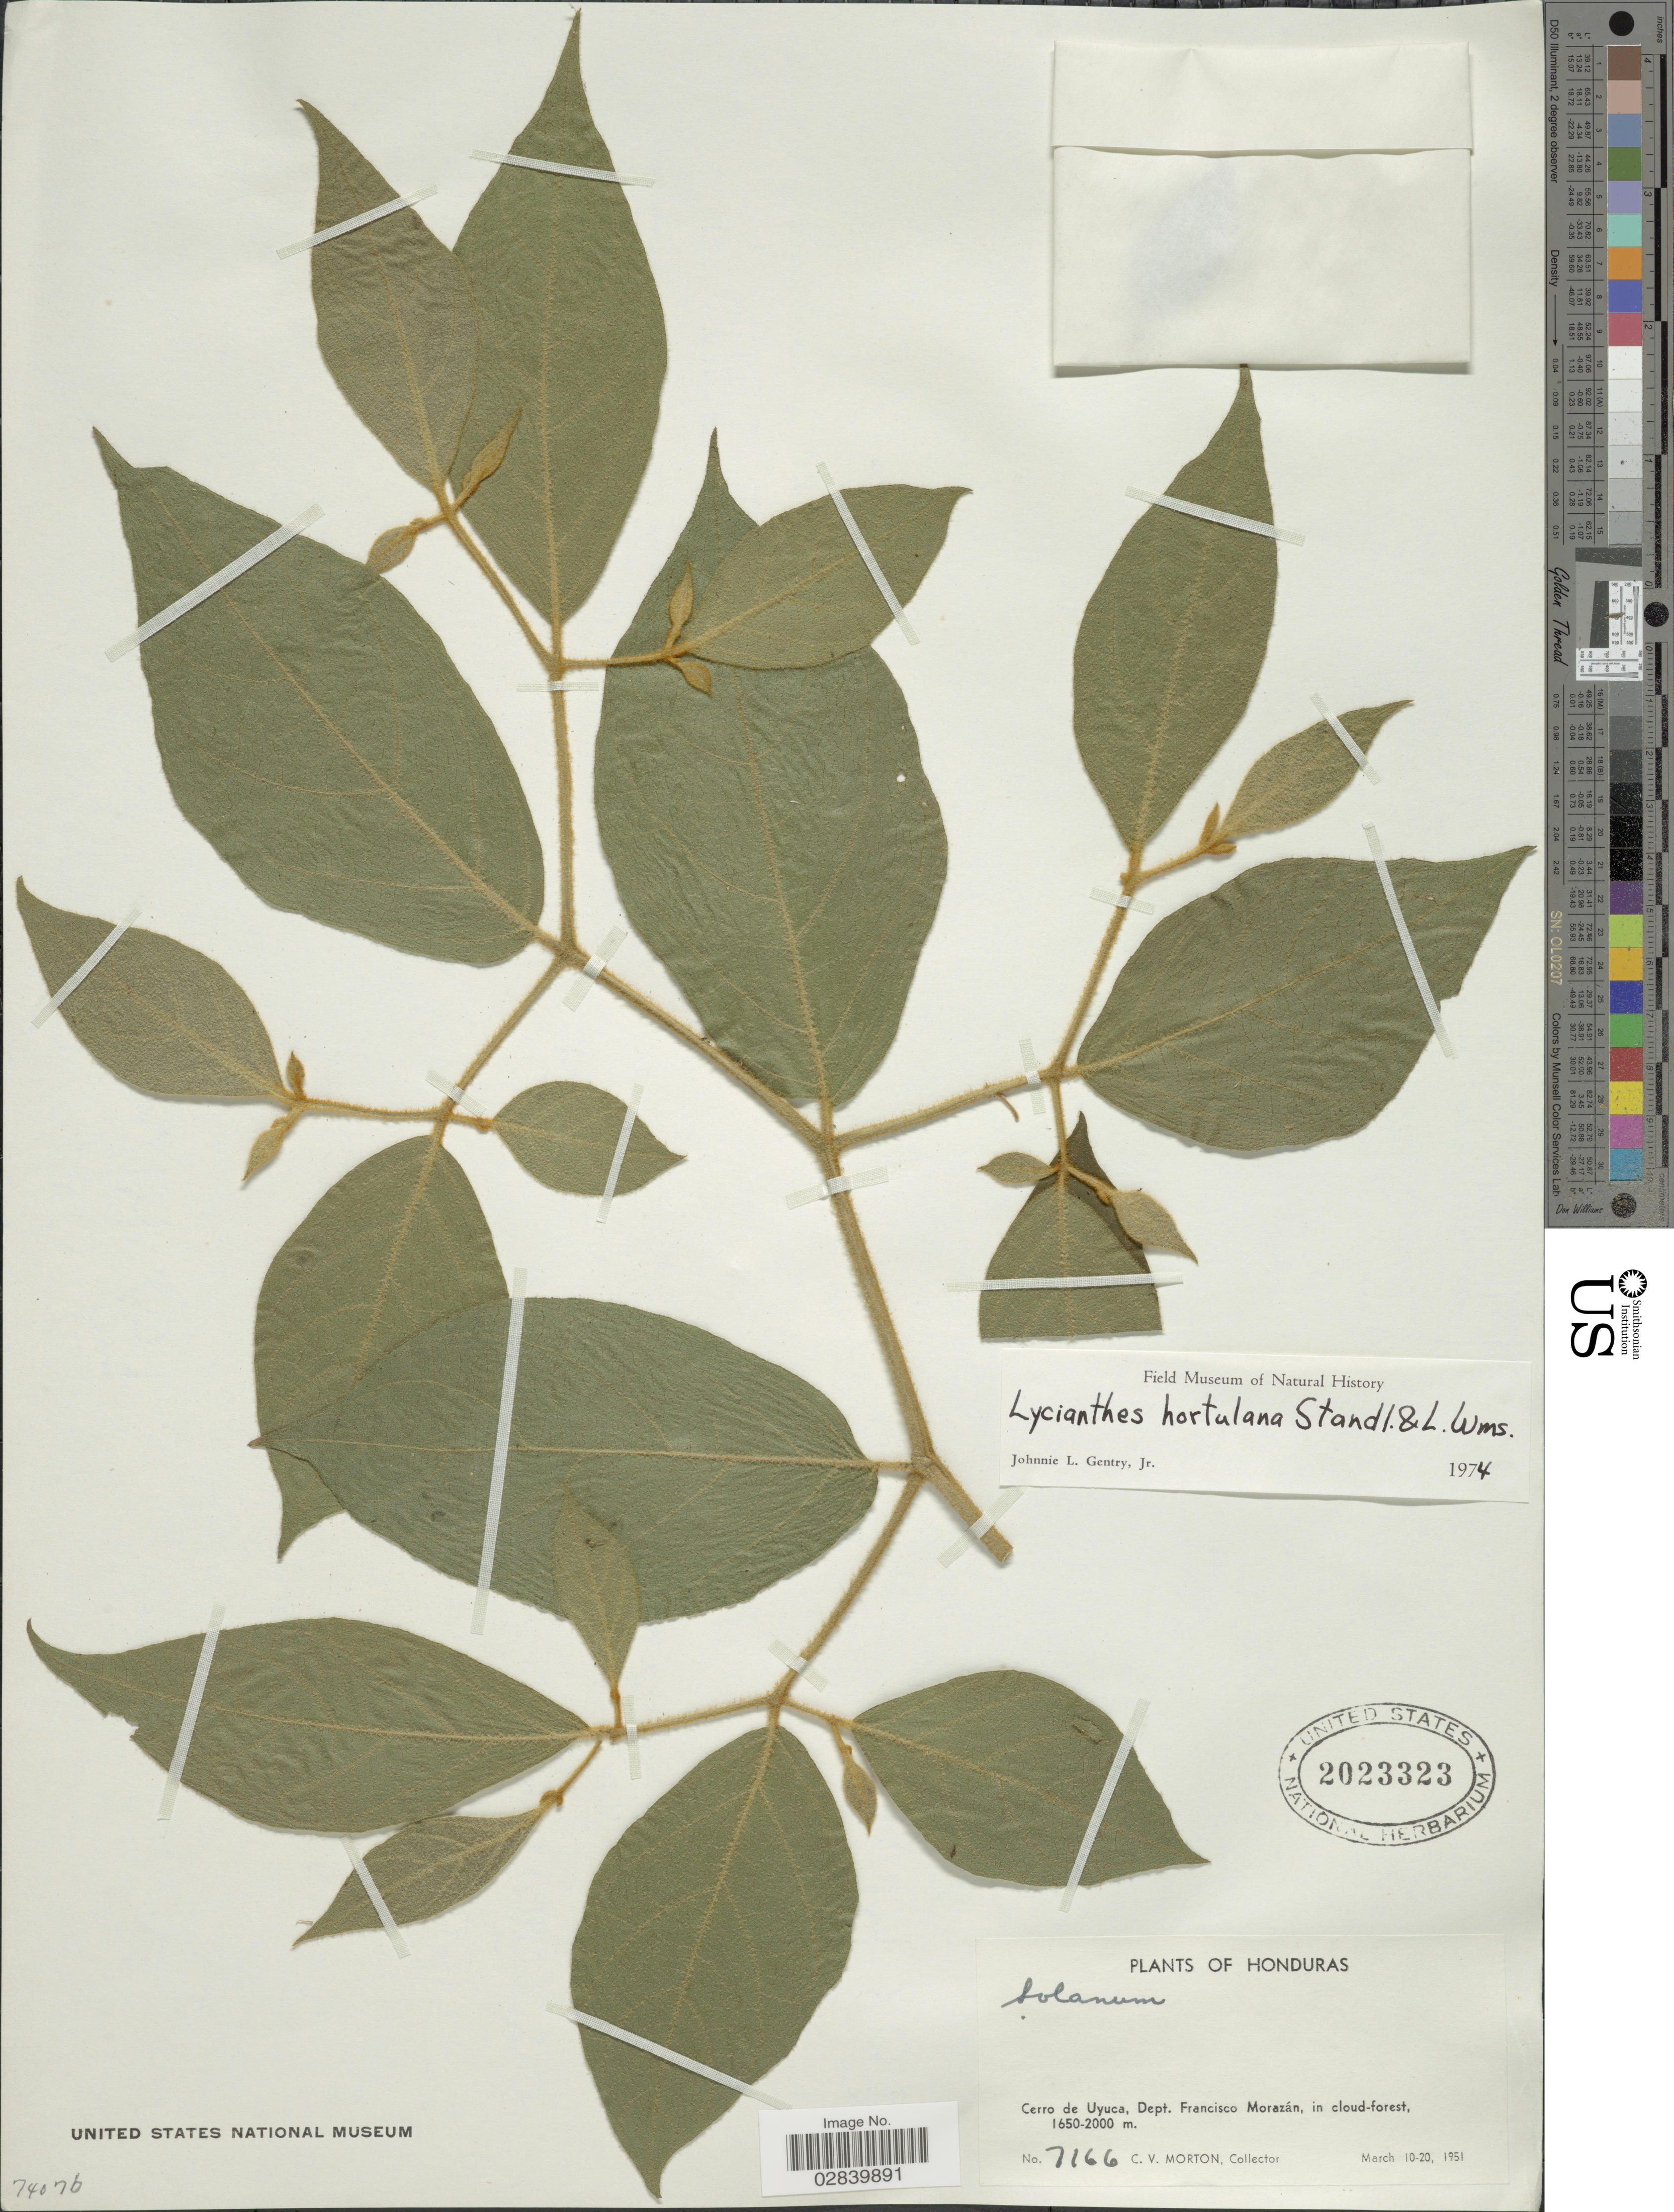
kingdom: Plantae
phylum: Tracheophyta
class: Magnoliopsida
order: Solanales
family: Solanaceae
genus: Lycianthes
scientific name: Lycianthes hortulana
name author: Standl. & L.O. Williams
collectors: C. V. Morton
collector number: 7166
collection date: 1951-03-10/1951-03-20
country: Honduras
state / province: Fco. Morazán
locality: Cerro de Uyuca, Dept. Francisco Morazán.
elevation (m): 1650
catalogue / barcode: US 2023323